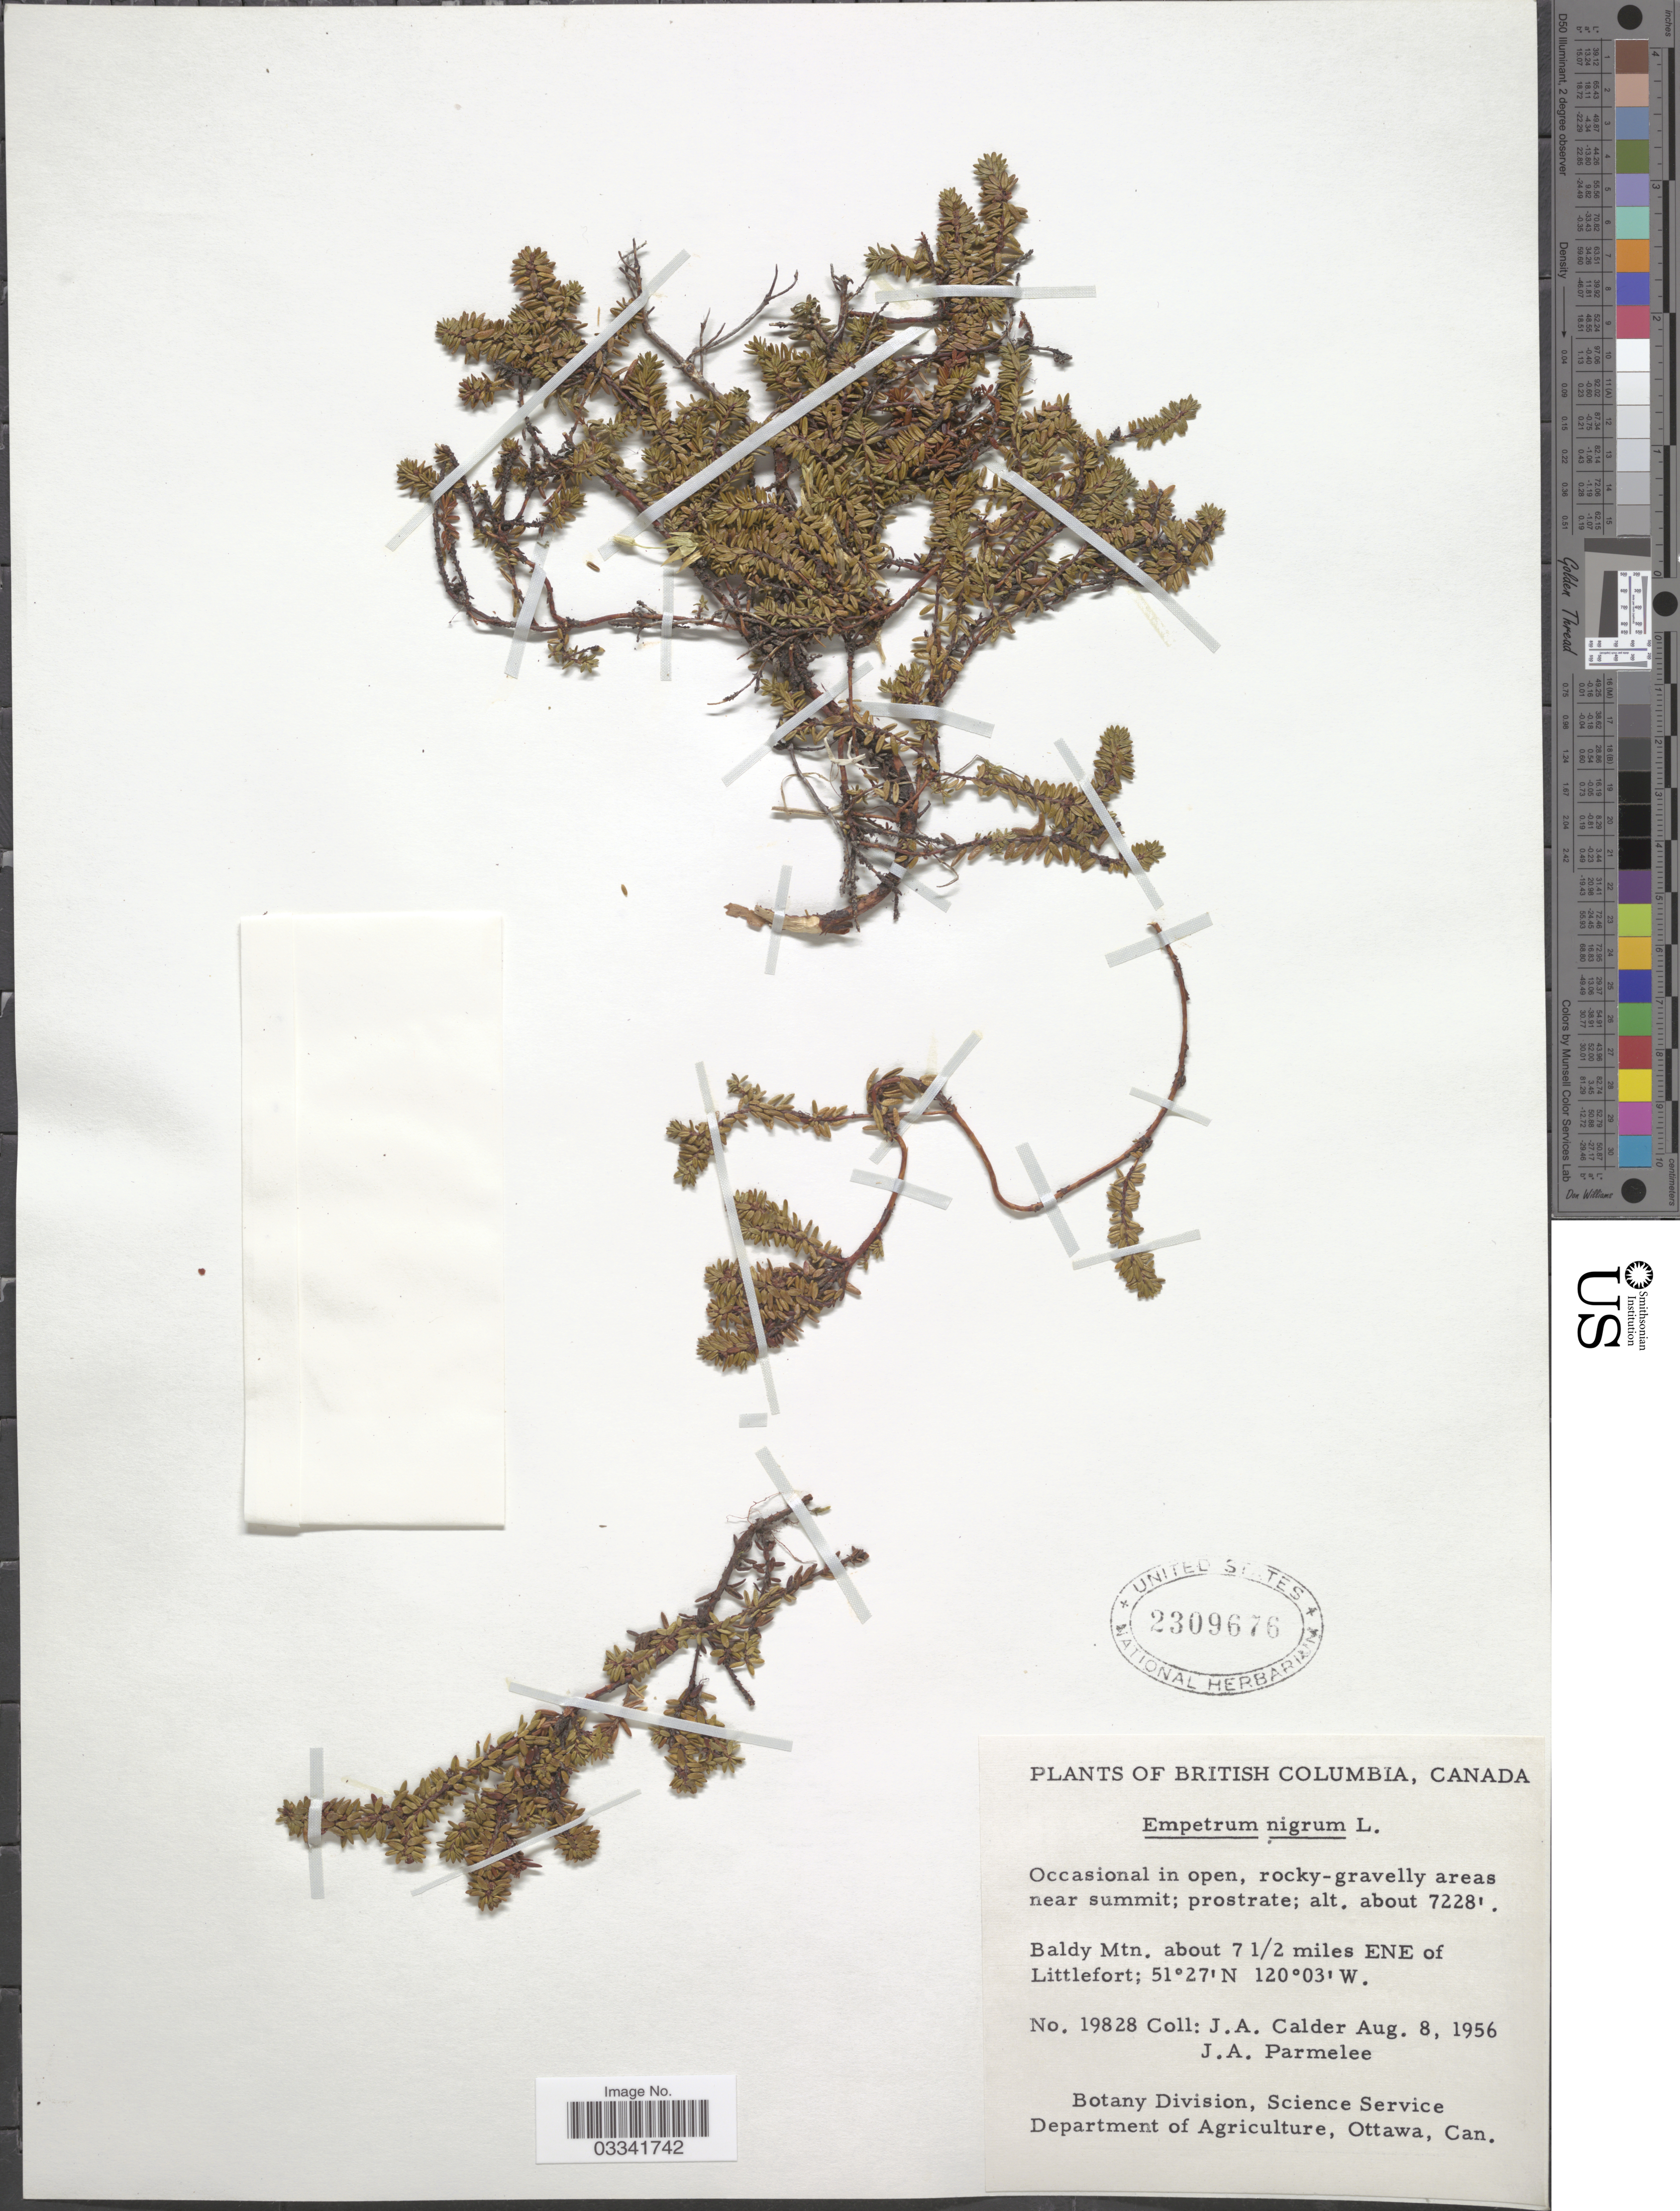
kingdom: Plantae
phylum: Tracheophyta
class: Magnoliopsida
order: Ericales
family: Ericaceae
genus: Empetrum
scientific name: Empetrum nigrum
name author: L.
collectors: J. A. Calder & J. A. Parmelee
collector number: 19828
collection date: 1956-08-08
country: Canada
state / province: British Columbia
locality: Baldy Mtn, about 7 1/2 miles ENE of Littlefort.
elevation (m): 2203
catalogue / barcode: US 2309676